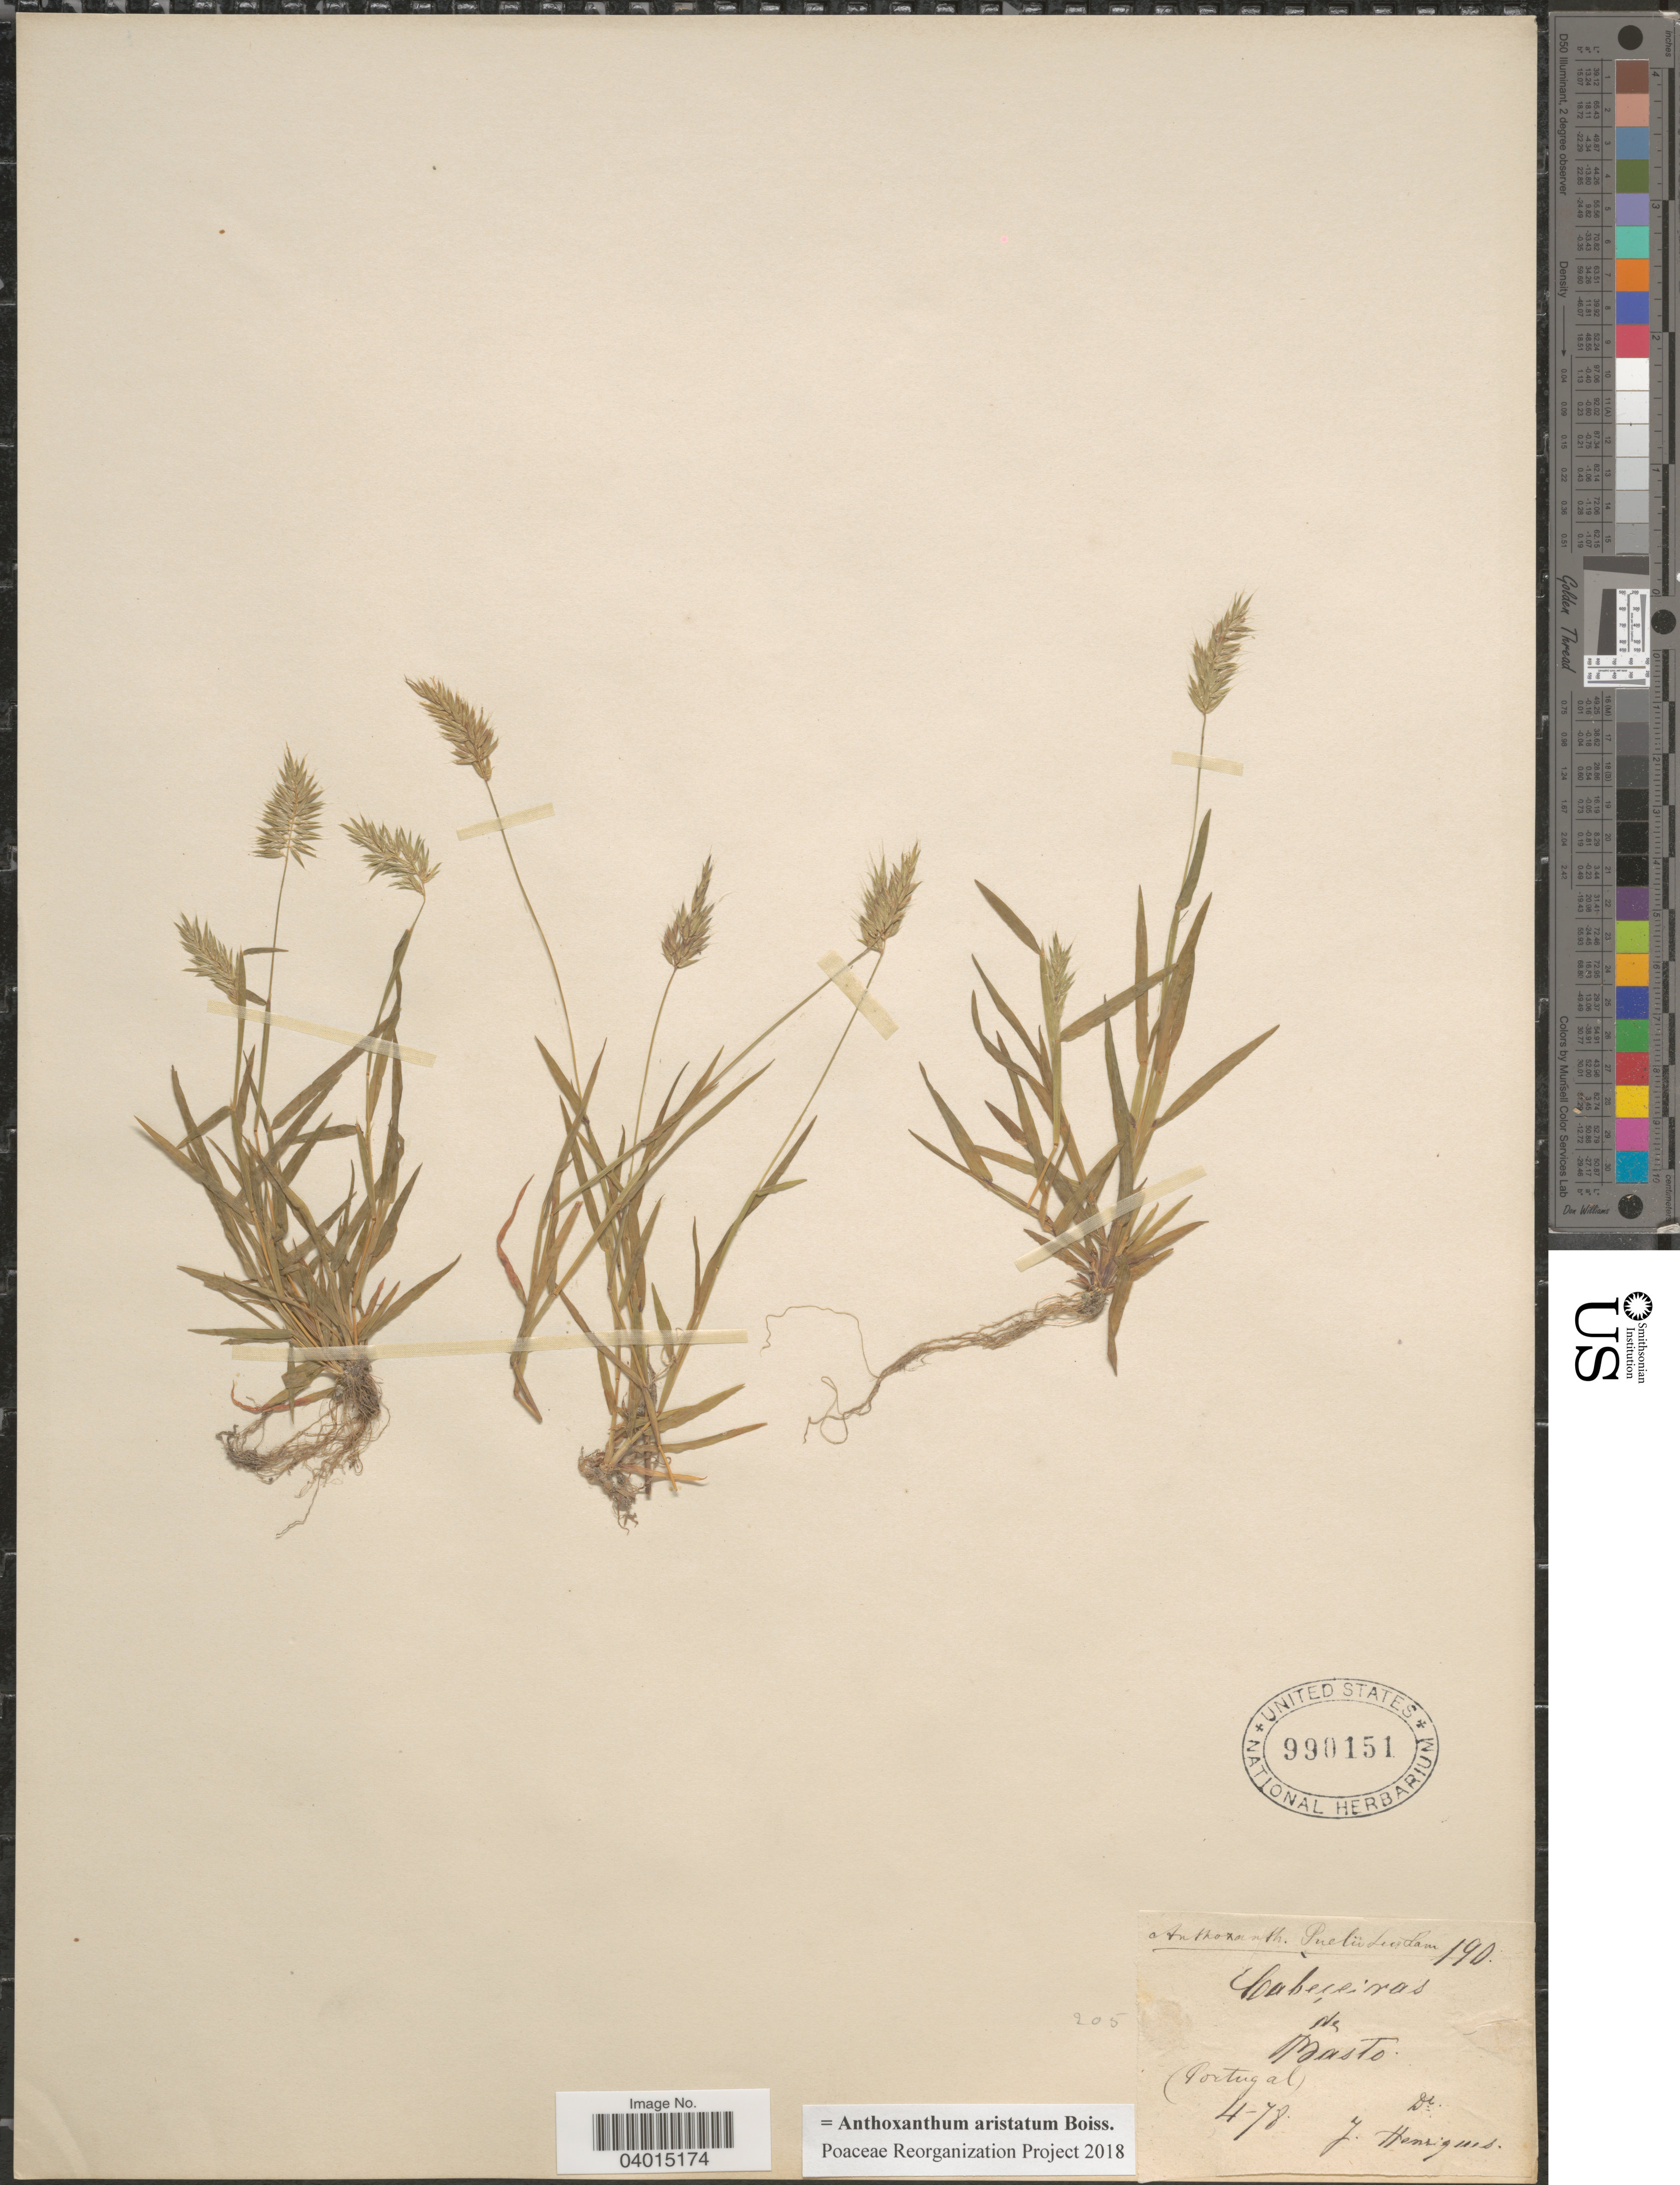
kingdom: Plantae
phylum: Tracheophyta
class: Liliopsida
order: Poales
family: Poaceae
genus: Anthoxanthum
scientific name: Anthoxanthum aristatum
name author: Boiss.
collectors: J. A. Henriques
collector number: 4-78?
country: Portugal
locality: Cabeceiras de Basto.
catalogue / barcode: US 990151